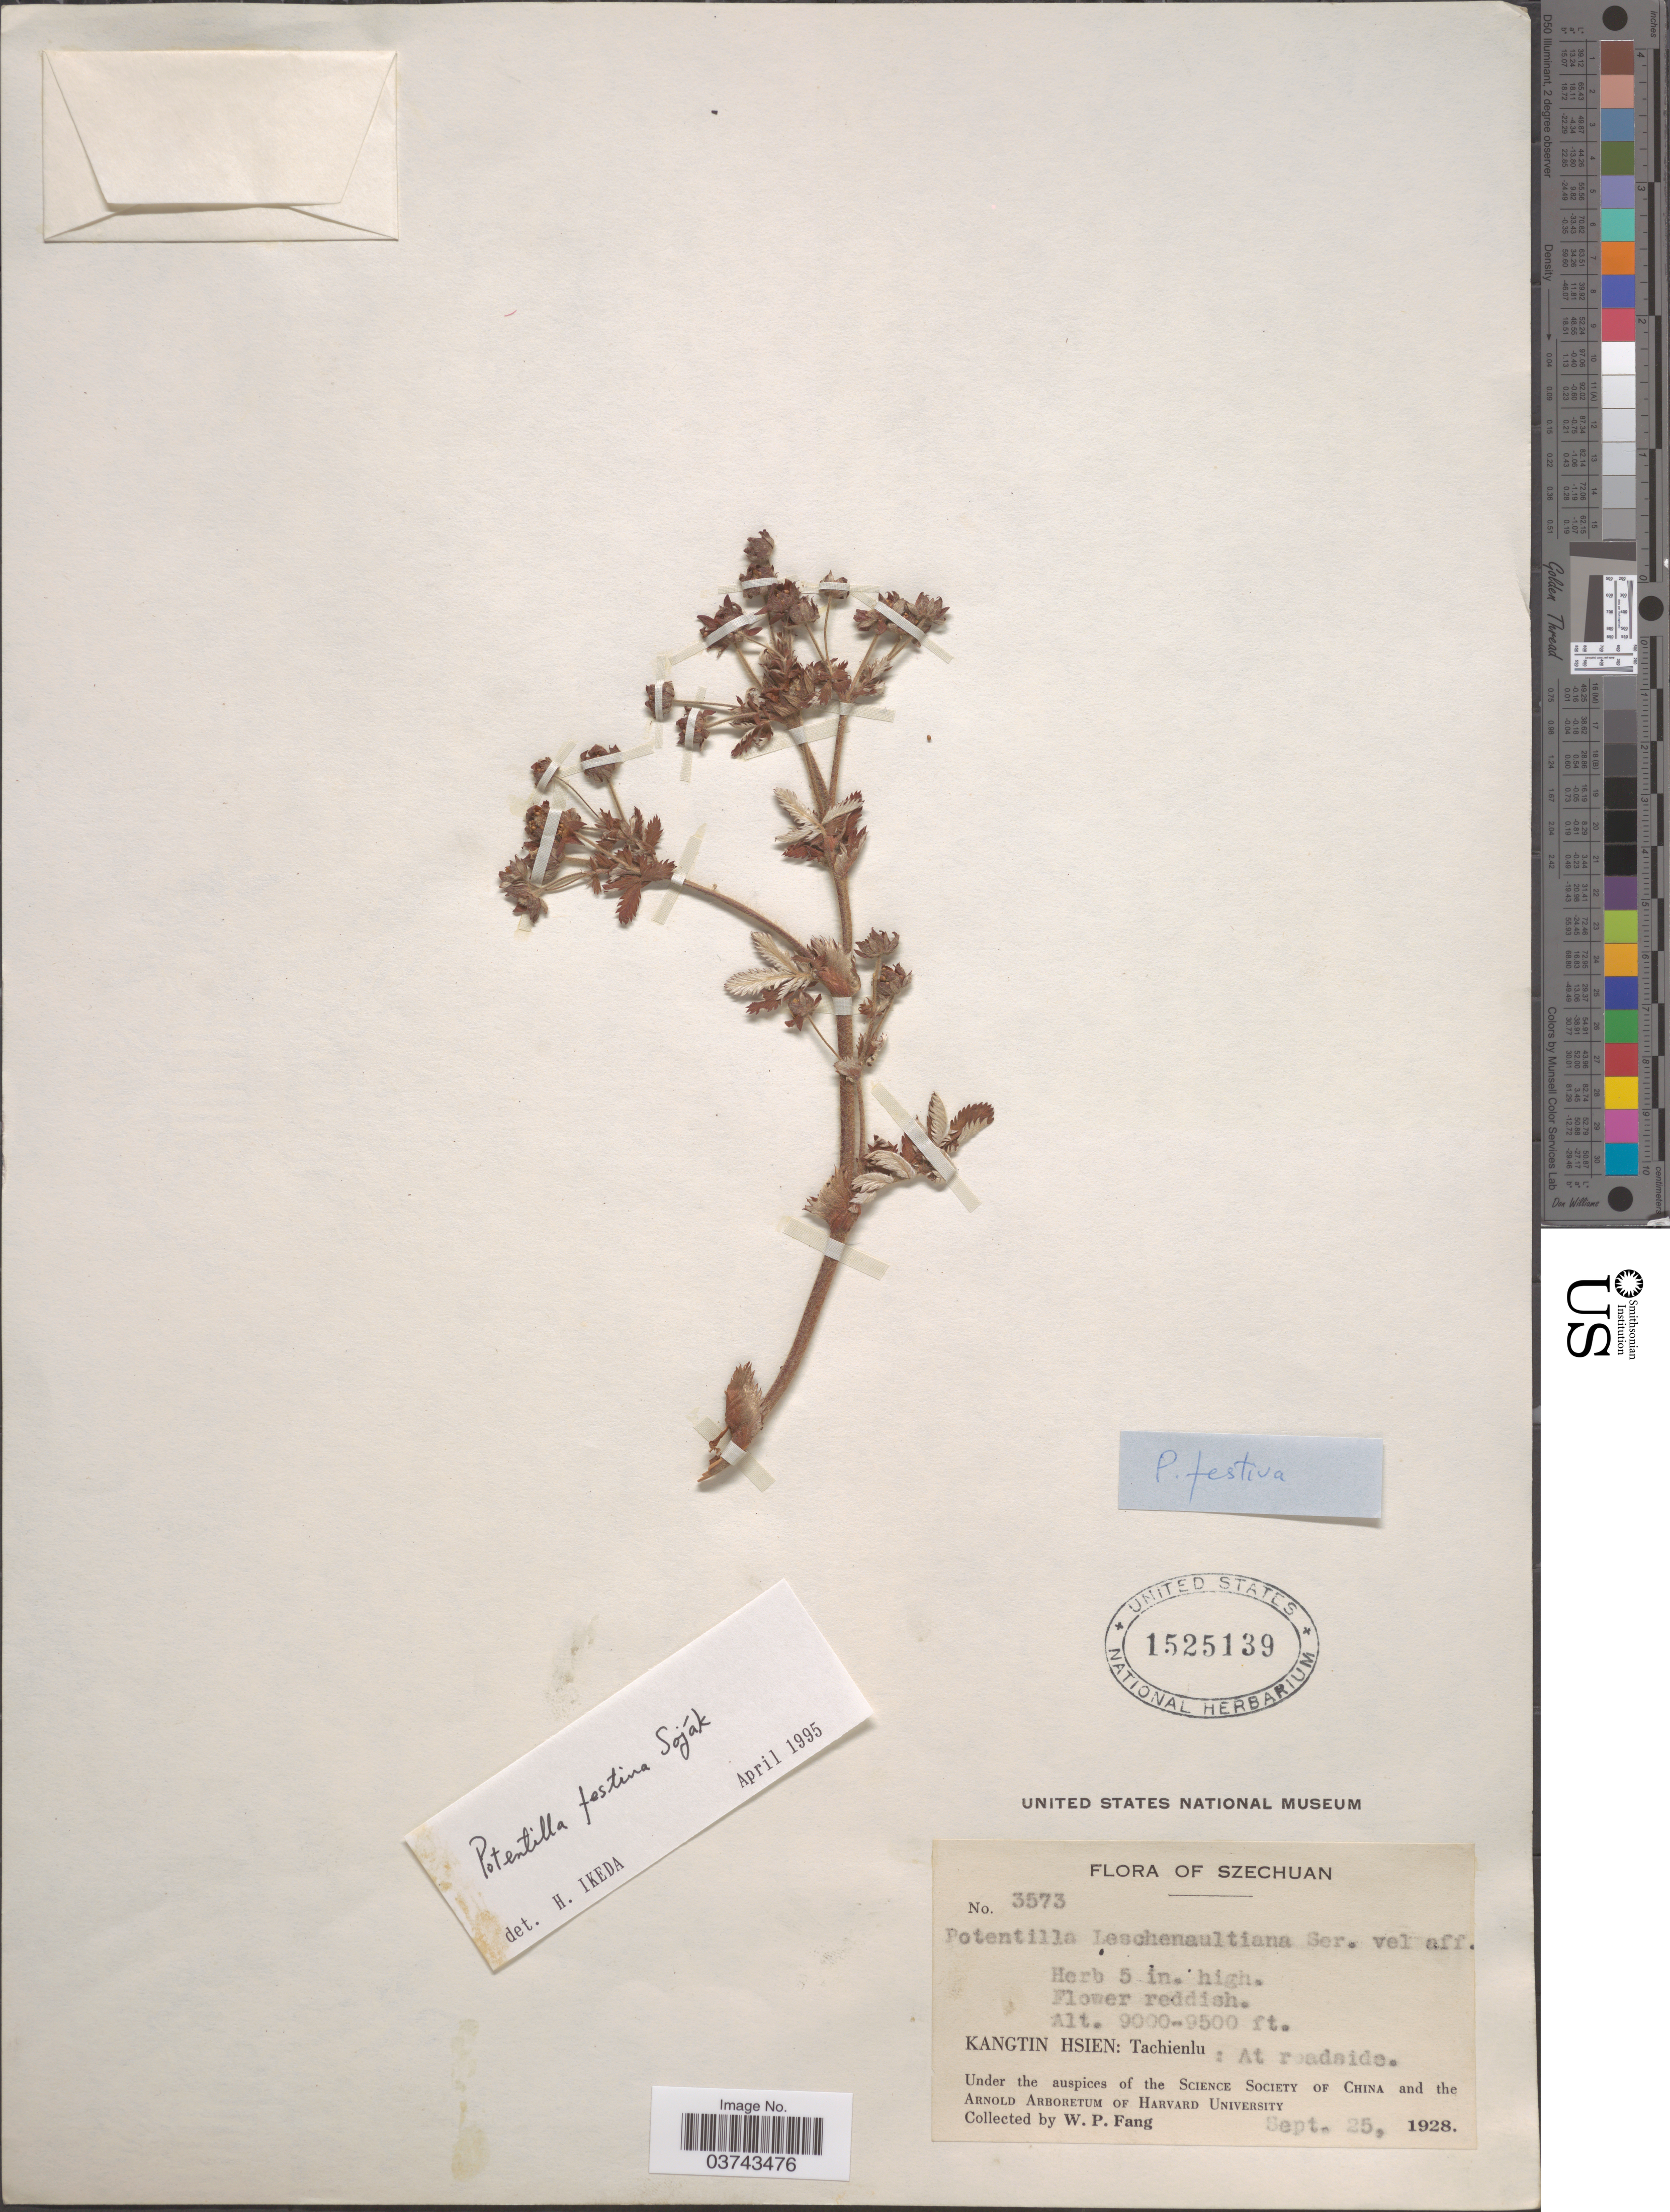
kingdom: Plantae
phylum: Tracheophyta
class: Magnoliopsida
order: Rosales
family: Rosaceae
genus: Potentilla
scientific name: Potentilla festiva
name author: Soják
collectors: W. P. Fang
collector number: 3573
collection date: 1928-09-25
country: China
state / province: Sichuan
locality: Szechuan. Kangtin Hsien: Tachienlu: At roadside.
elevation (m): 2743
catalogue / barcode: US 1525139